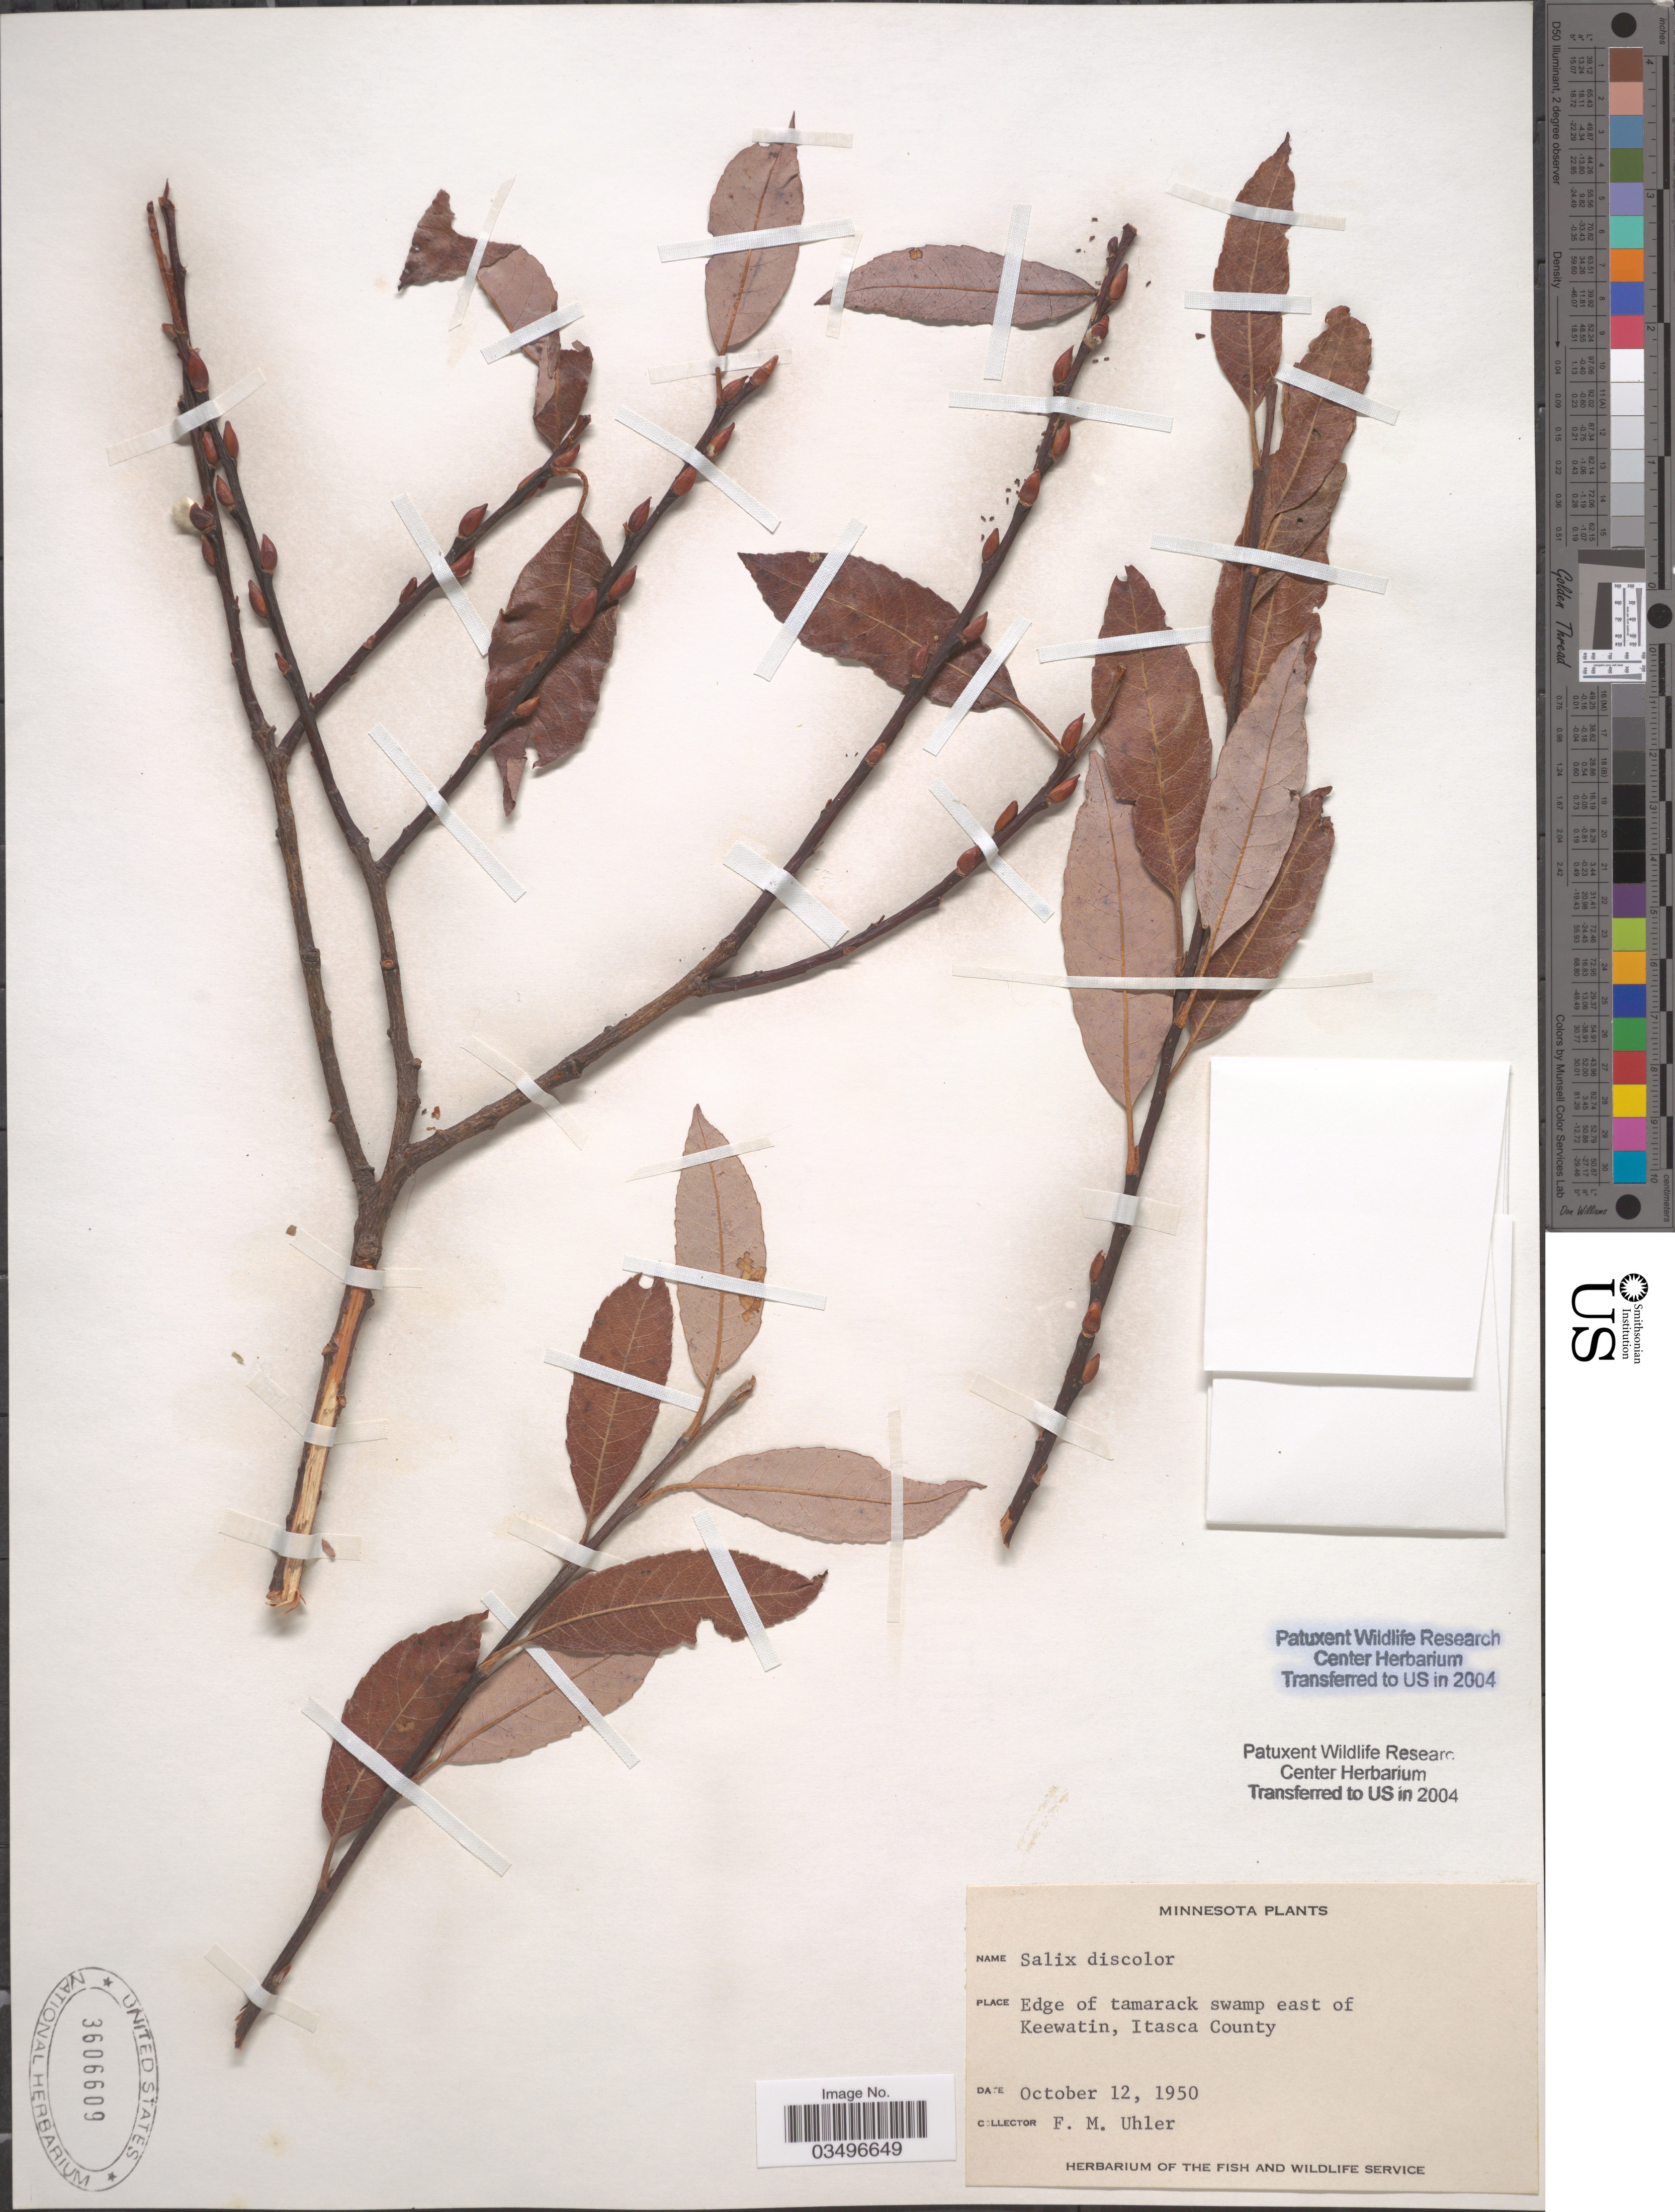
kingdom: Plantae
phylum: Tracheophyta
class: Magnoliopsida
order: Malpighiales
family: Salicaceae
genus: Salix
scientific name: Salix discolor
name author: Muhl.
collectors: F. M. Uhler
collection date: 1950-10-12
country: United States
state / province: Minnesota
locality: Edge of tamarack swamp east of Keewatin, Itasca County.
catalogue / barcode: US 3606609